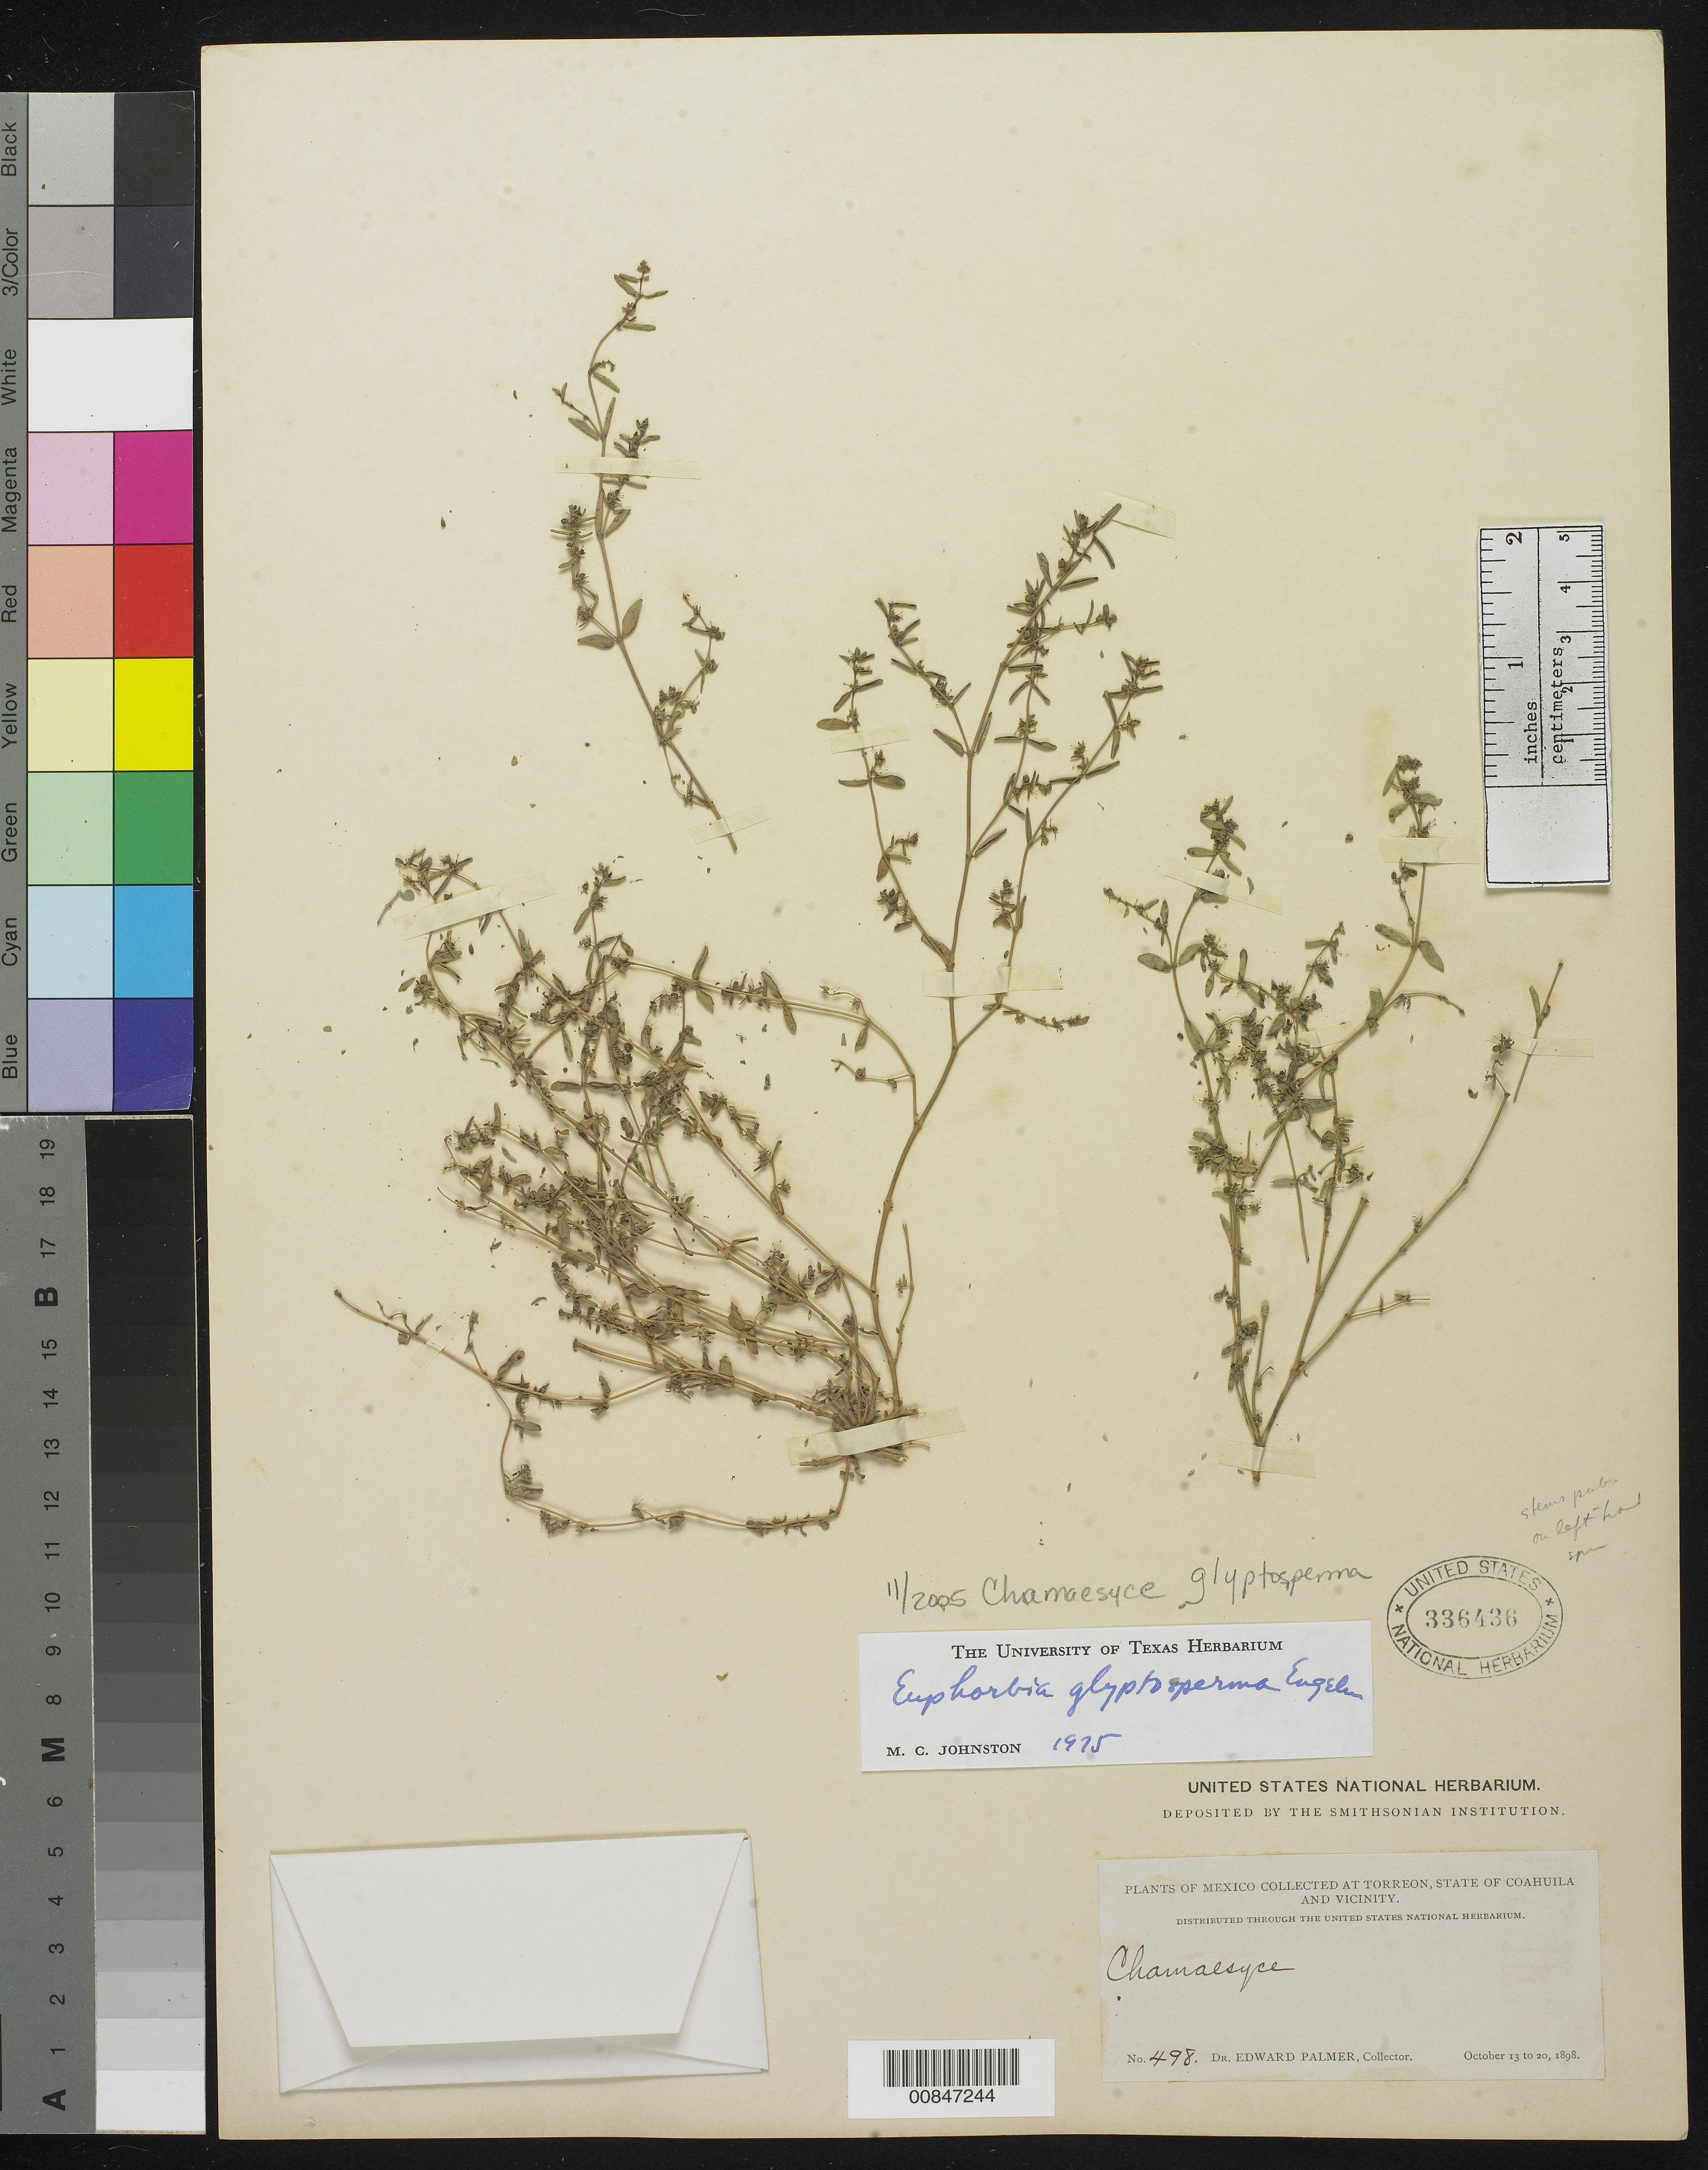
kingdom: Plantae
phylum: Tracheophyta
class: Magnoliopsida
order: Malpighiales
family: Euphorbiaceae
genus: Euphorbia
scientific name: Euphorbia glyptosperma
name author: Engelm.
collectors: E. Palmer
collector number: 498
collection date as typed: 13 Oct 1898 to 20 Oct 1898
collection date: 1898-10-13/1898-10-20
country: Mexico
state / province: Coahuila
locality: Torreon, Coahuila and vicinity.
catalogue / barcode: US 336436